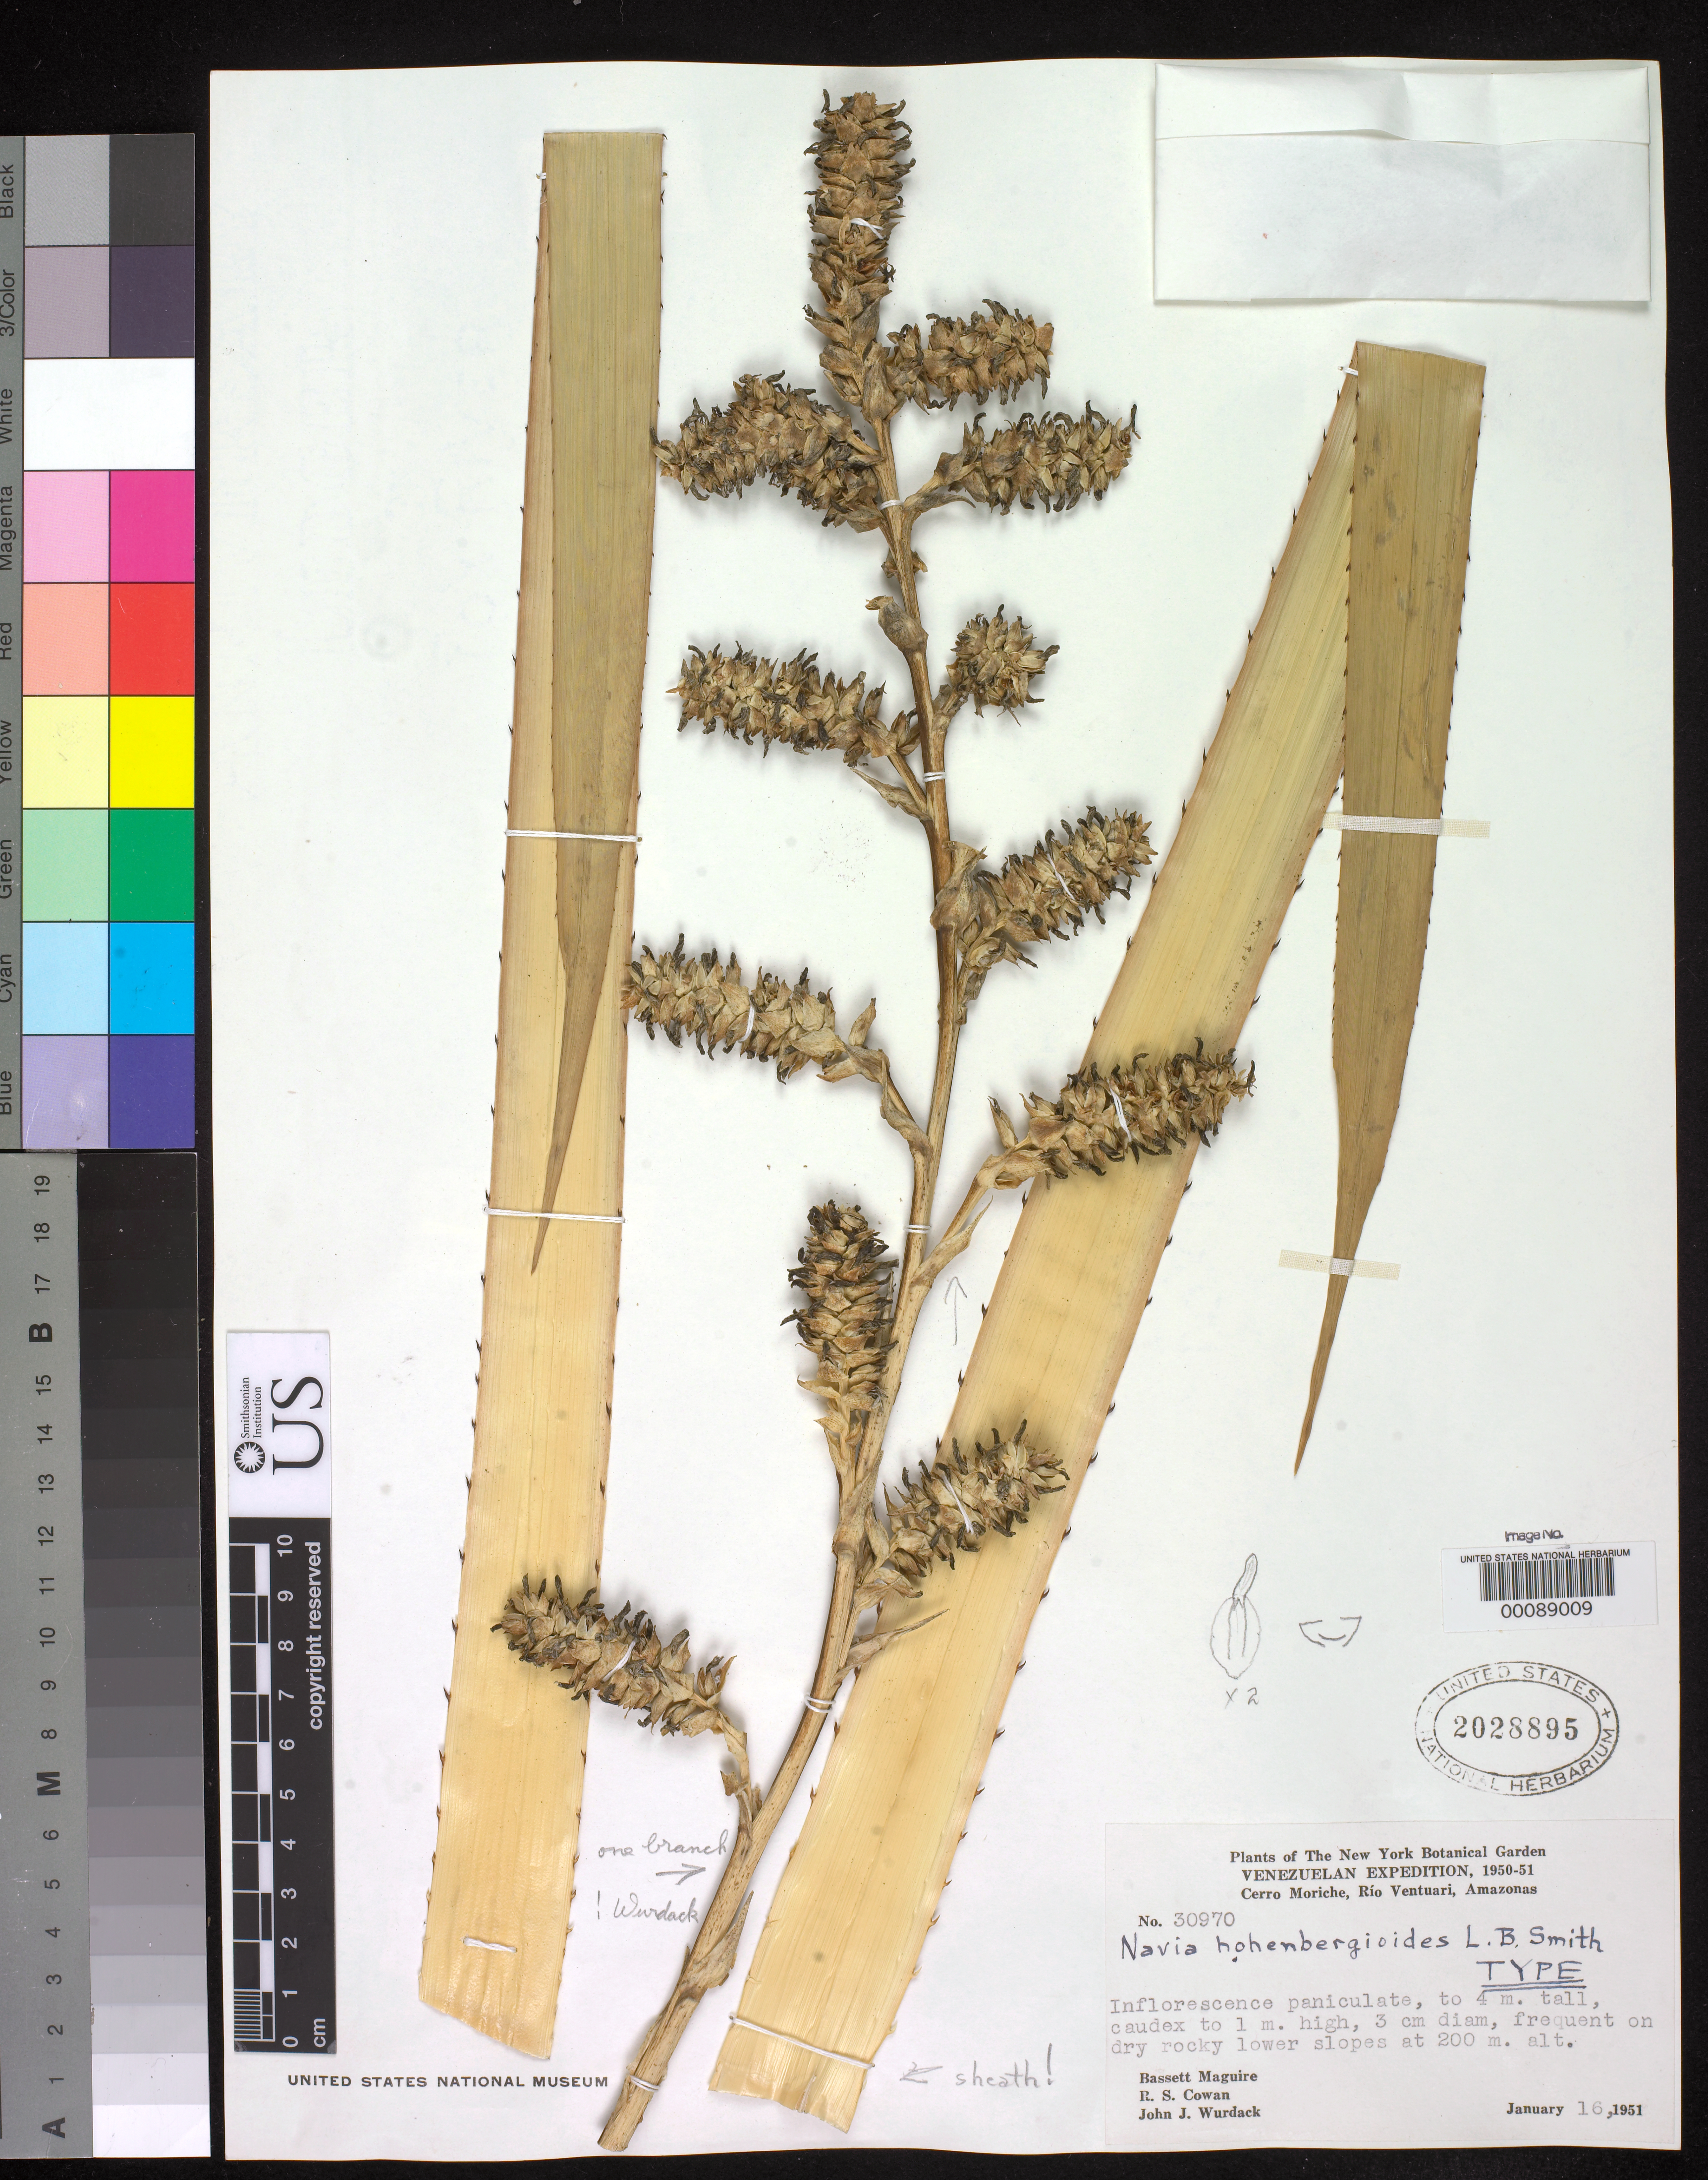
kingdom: Plantae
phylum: Tracheophyta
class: Liliopsida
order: Poales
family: Bromeliaceae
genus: Navia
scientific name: Navia hohenbergioides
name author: L.B. Sm.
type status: Holotype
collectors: B. Maguire, R. S. Cowan & J. J. Wurdack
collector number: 30970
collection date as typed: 16 Jan 1951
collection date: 1951-01-16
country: Venezuela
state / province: Amazonas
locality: Cerro Moriche, Rio Ventuari.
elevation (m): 200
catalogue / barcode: US 2028895